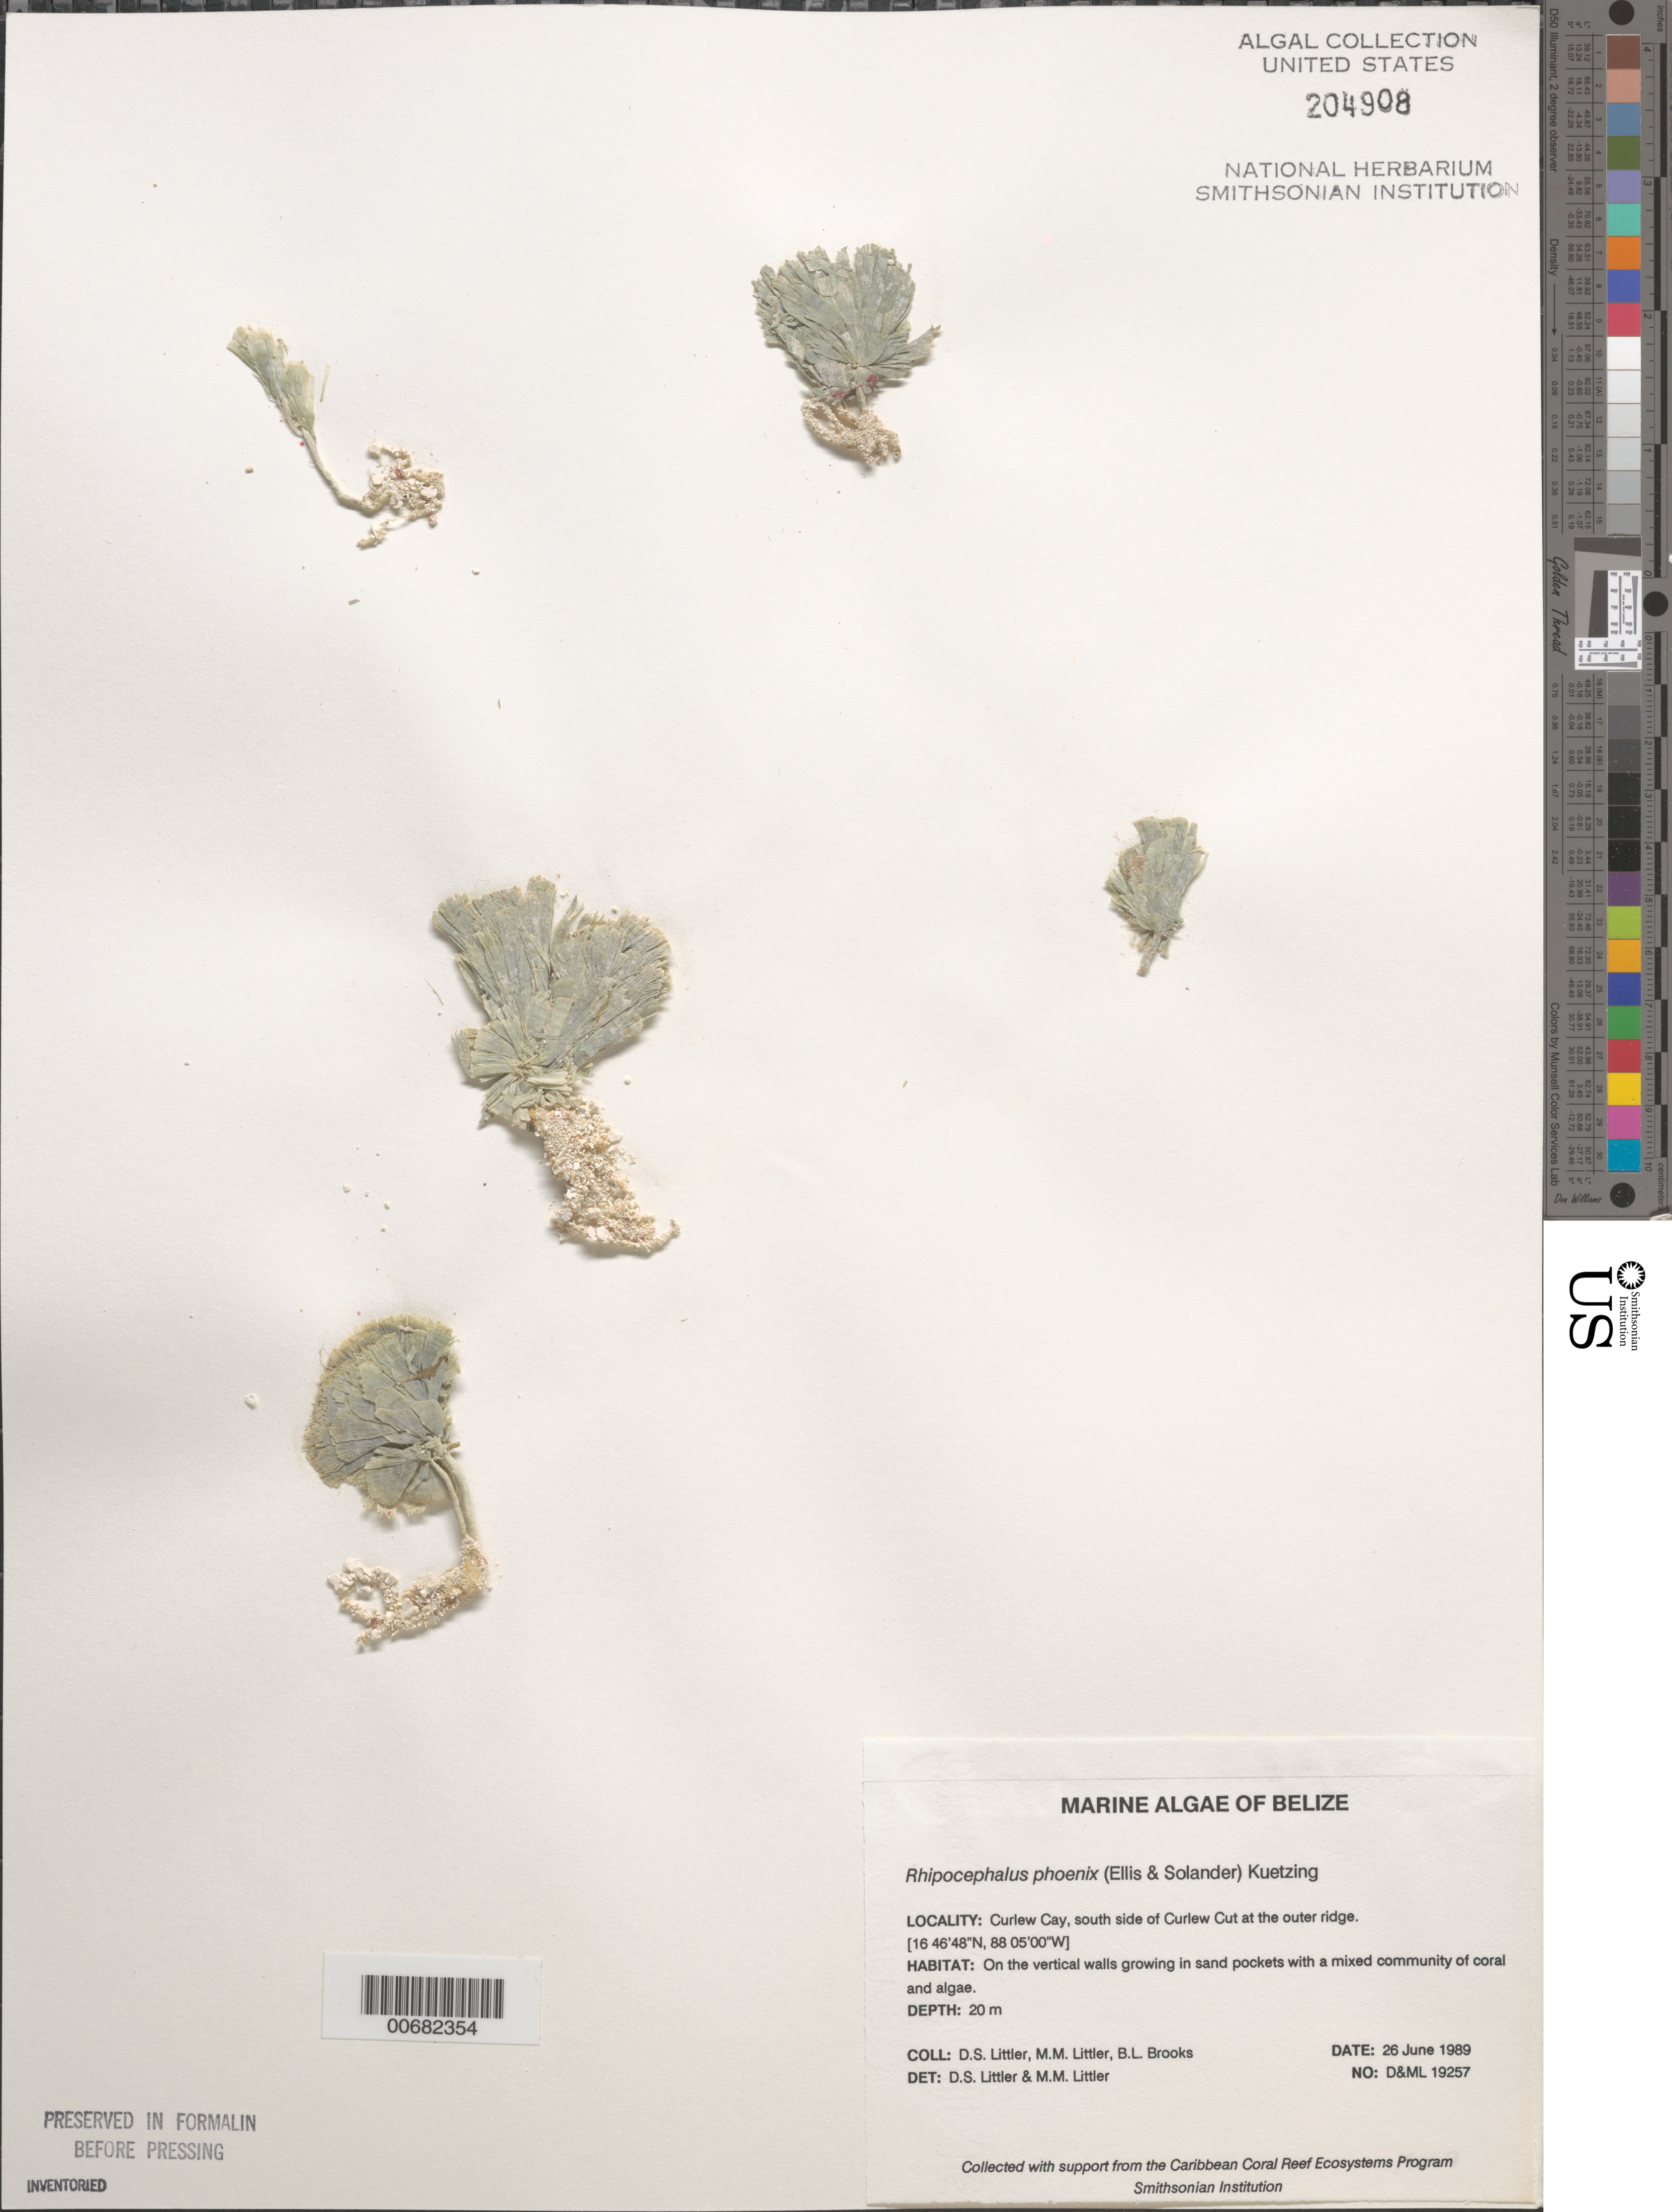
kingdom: Plantae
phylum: Chlorophyta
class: Ulvophyceae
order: Bryopsidales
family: Udoteaceae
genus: Rhipocephalus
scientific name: Rhipocephalus phoenix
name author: (J. Ellis & Sol.) Kütz.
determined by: Littler, D. S.; Littler, M. M.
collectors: D. S. Littler, M. M. Littler & B. Brooks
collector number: D&ML 19257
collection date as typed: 26 Jun 1989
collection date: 1989-06-26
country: Belize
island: Curlew Cay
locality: South side of Curlew Cut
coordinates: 16 46' 48" N, 88 05' 00" W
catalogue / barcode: US 204908